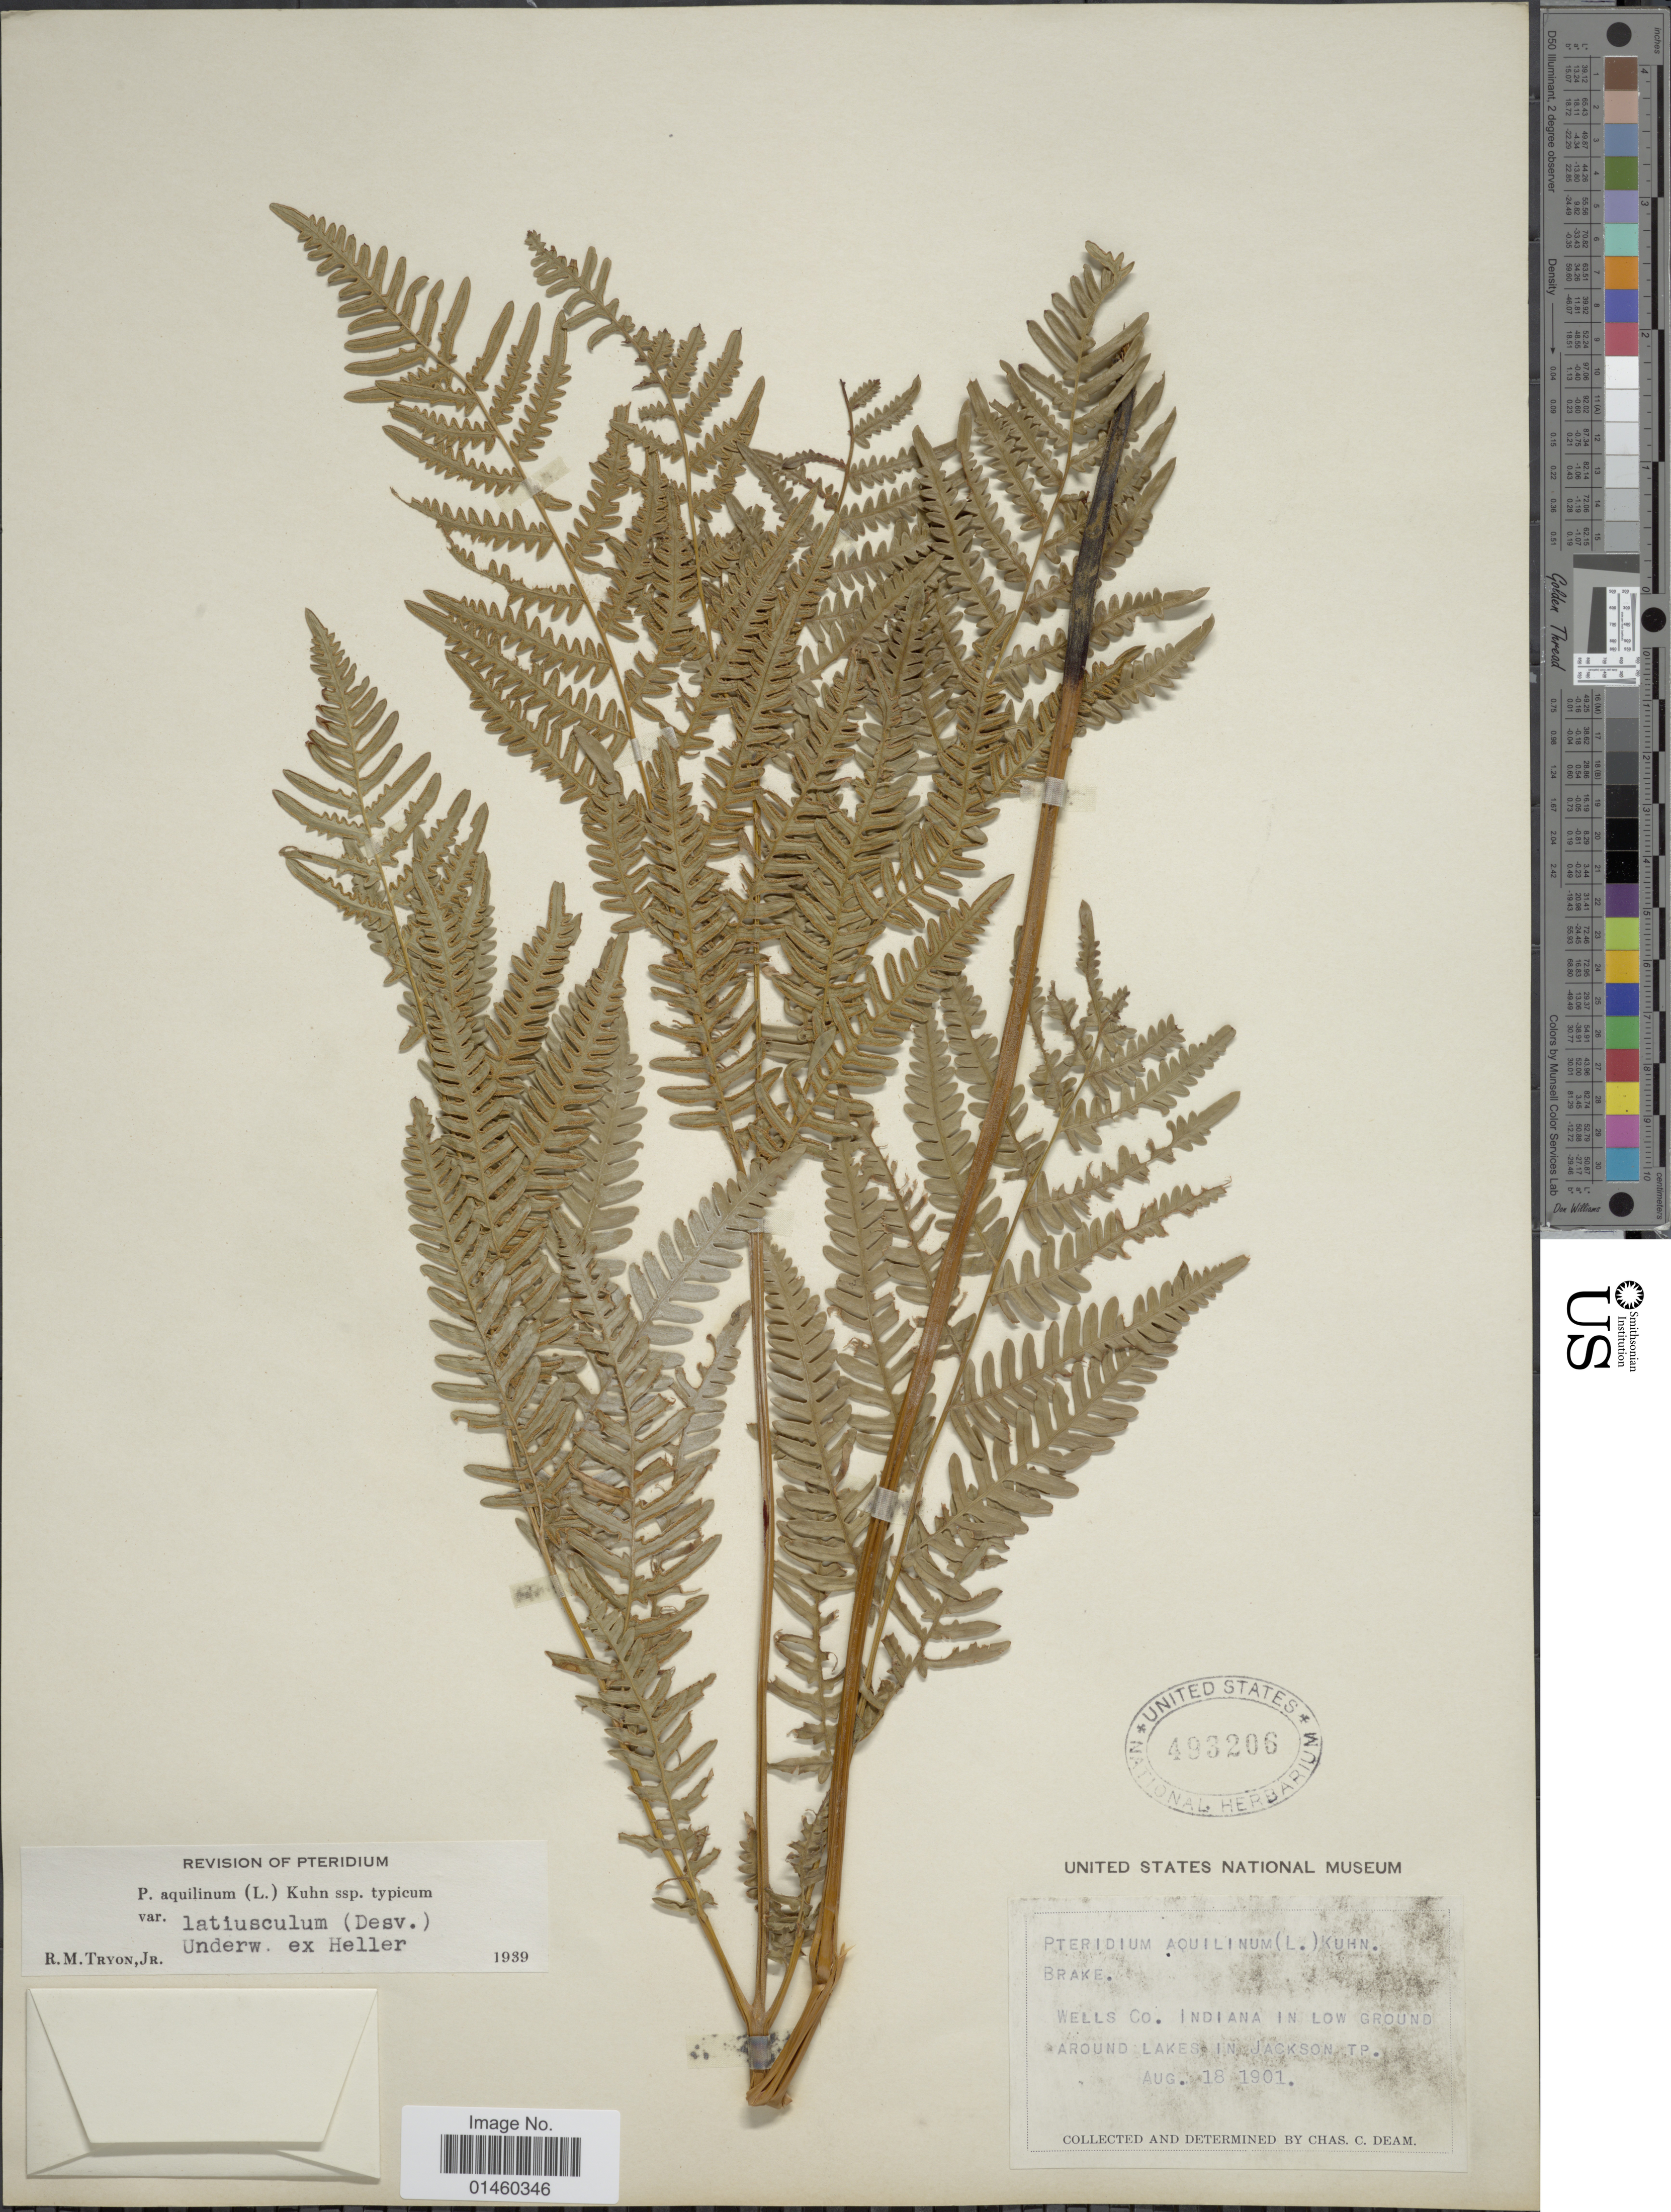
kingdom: Plantae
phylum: Tracheophyta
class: Polypodiopsida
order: Polypodiales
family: Dennstaedtiaceae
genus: Pteridium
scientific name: Pteridium aquilinum var. latiusculum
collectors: C. C. Deam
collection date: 1901-08-18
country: United States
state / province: Indiana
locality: Wells Co. Indiana in low Ground, around Lakes, in Jackson TP.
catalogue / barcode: US 493206